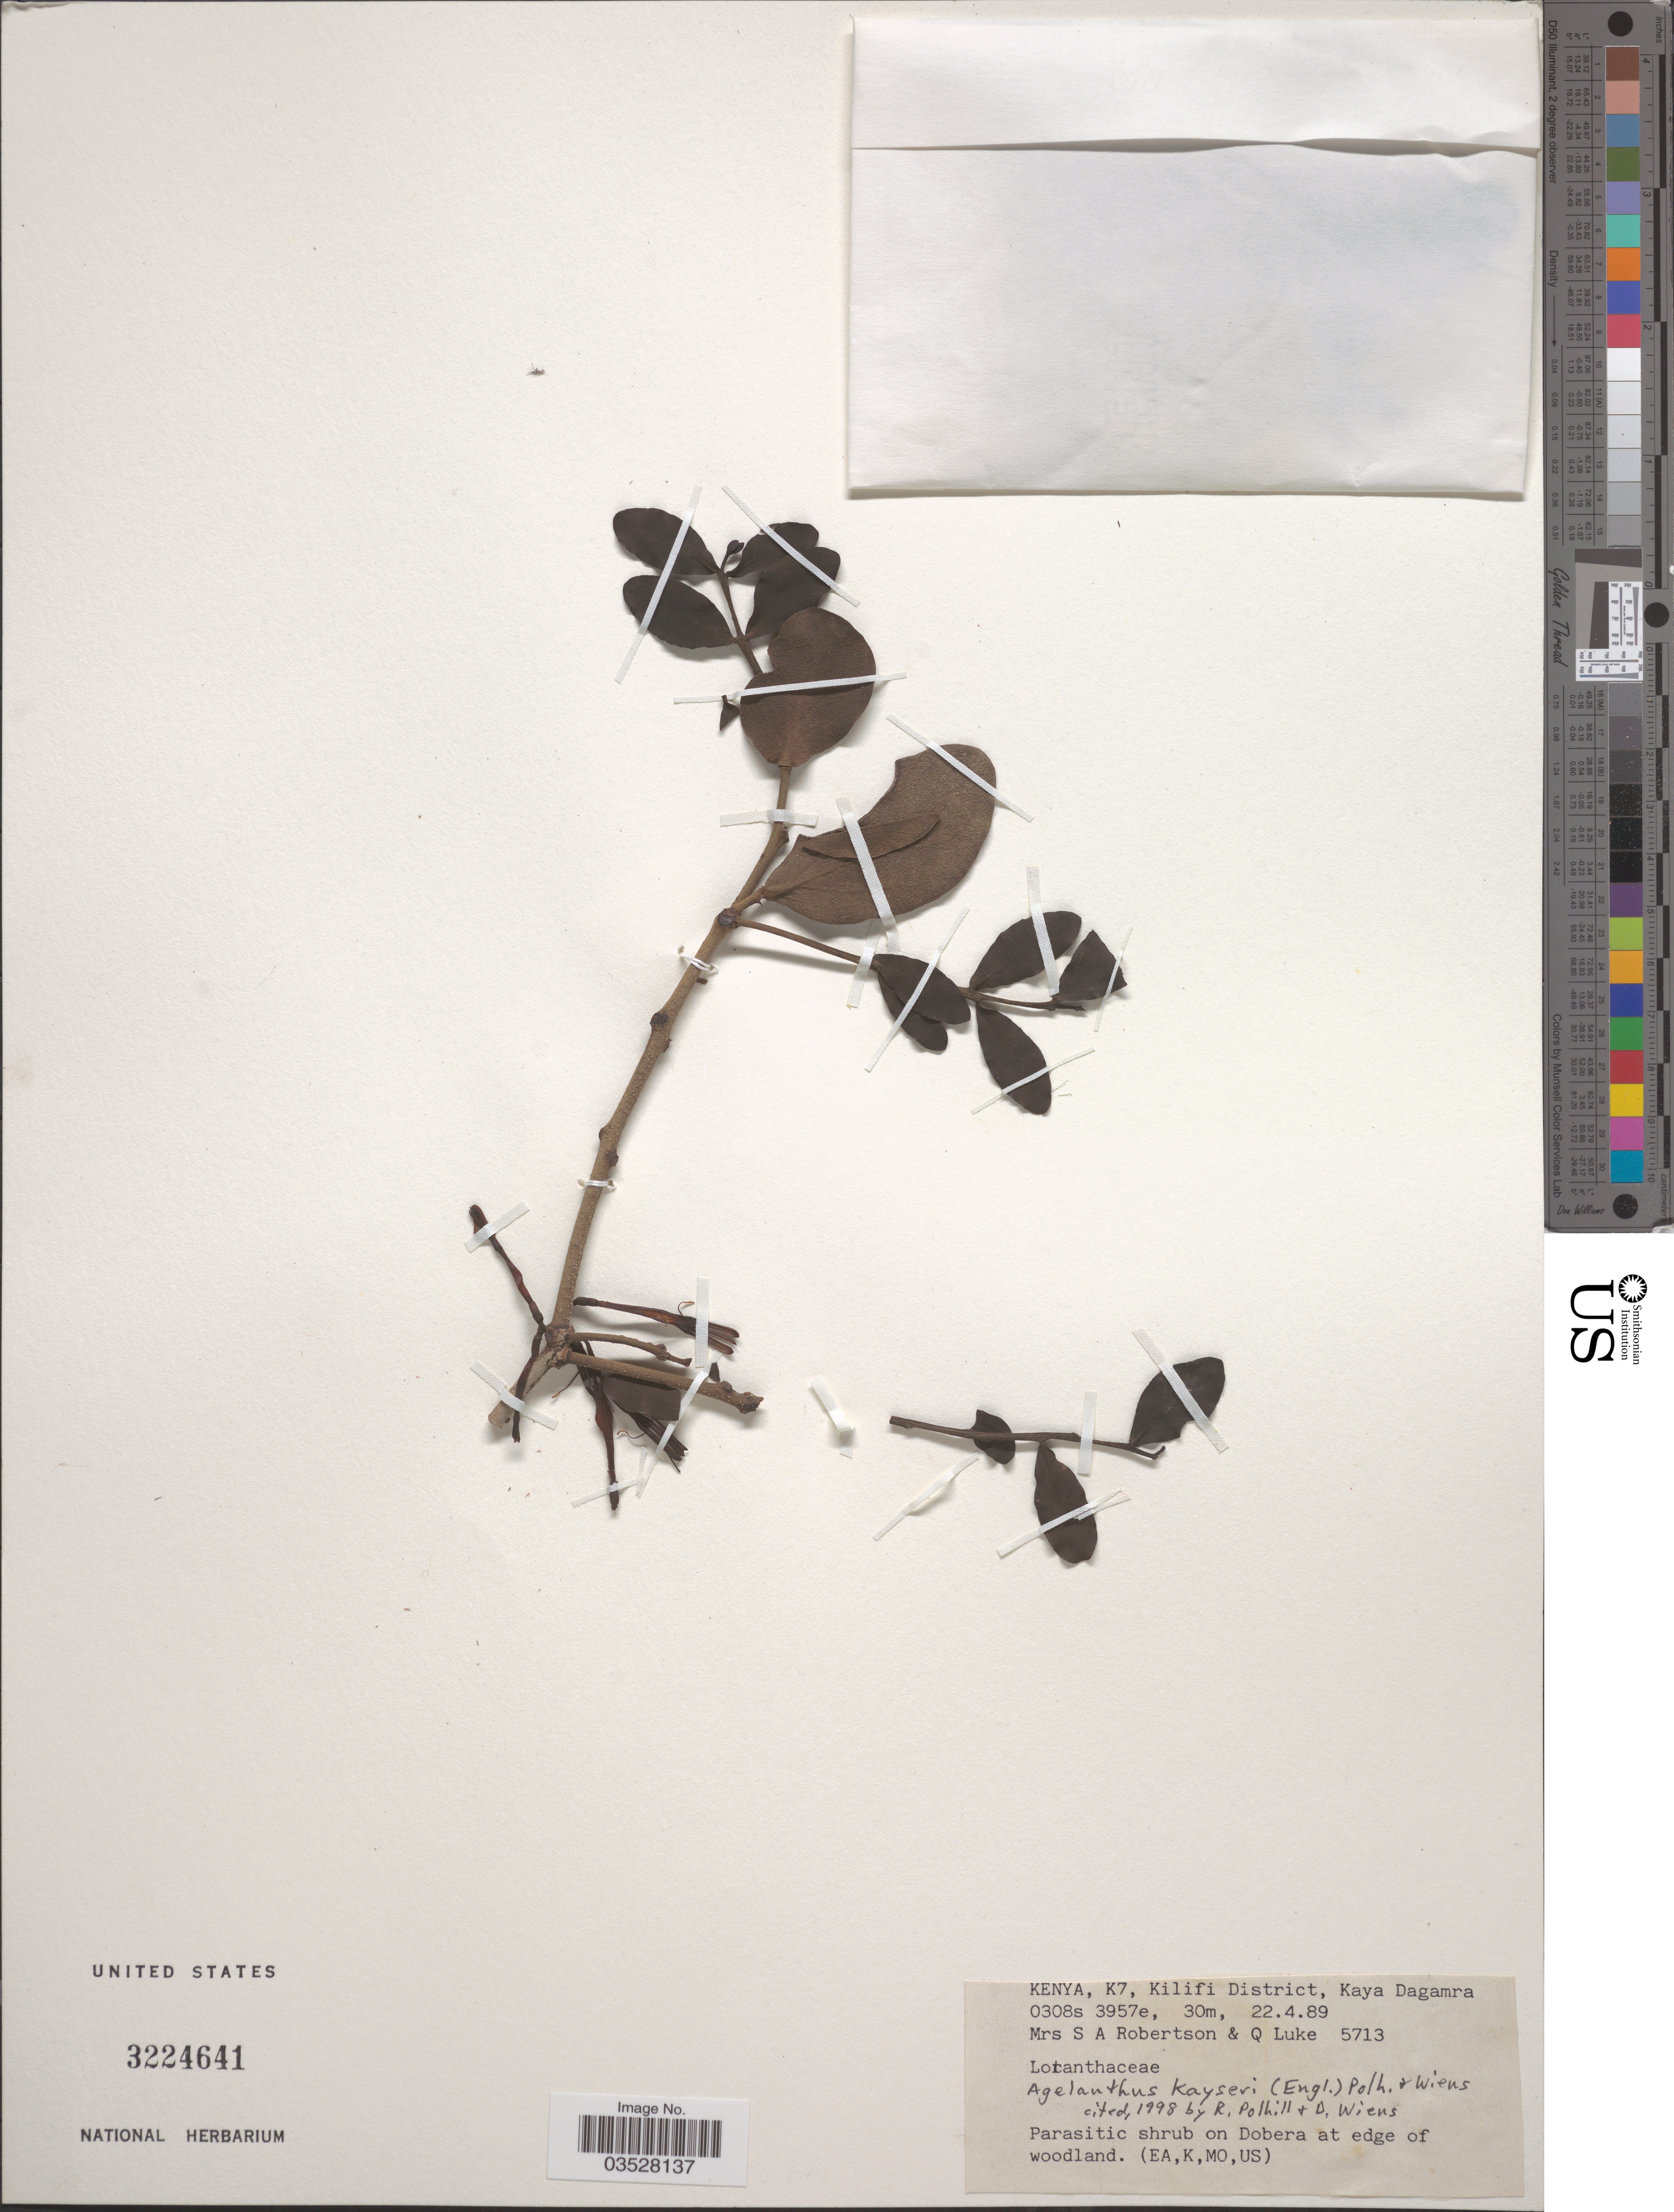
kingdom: Plantae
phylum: Tracheophyta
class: Magnoliopsida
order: Santalales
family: Loranthaceae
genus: Agelanthus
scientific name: Agelanthus kayseri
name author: (Engl.) Polhill & Wiens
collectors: S. Robertson & Q. Luke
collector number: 5713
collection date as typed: Transcribed d/m/y: 22/4/89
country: Kenya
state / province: Kilifi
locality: K7, Kilifi District, Kaya Dagamra.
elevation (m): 30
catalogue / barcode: US 3224641